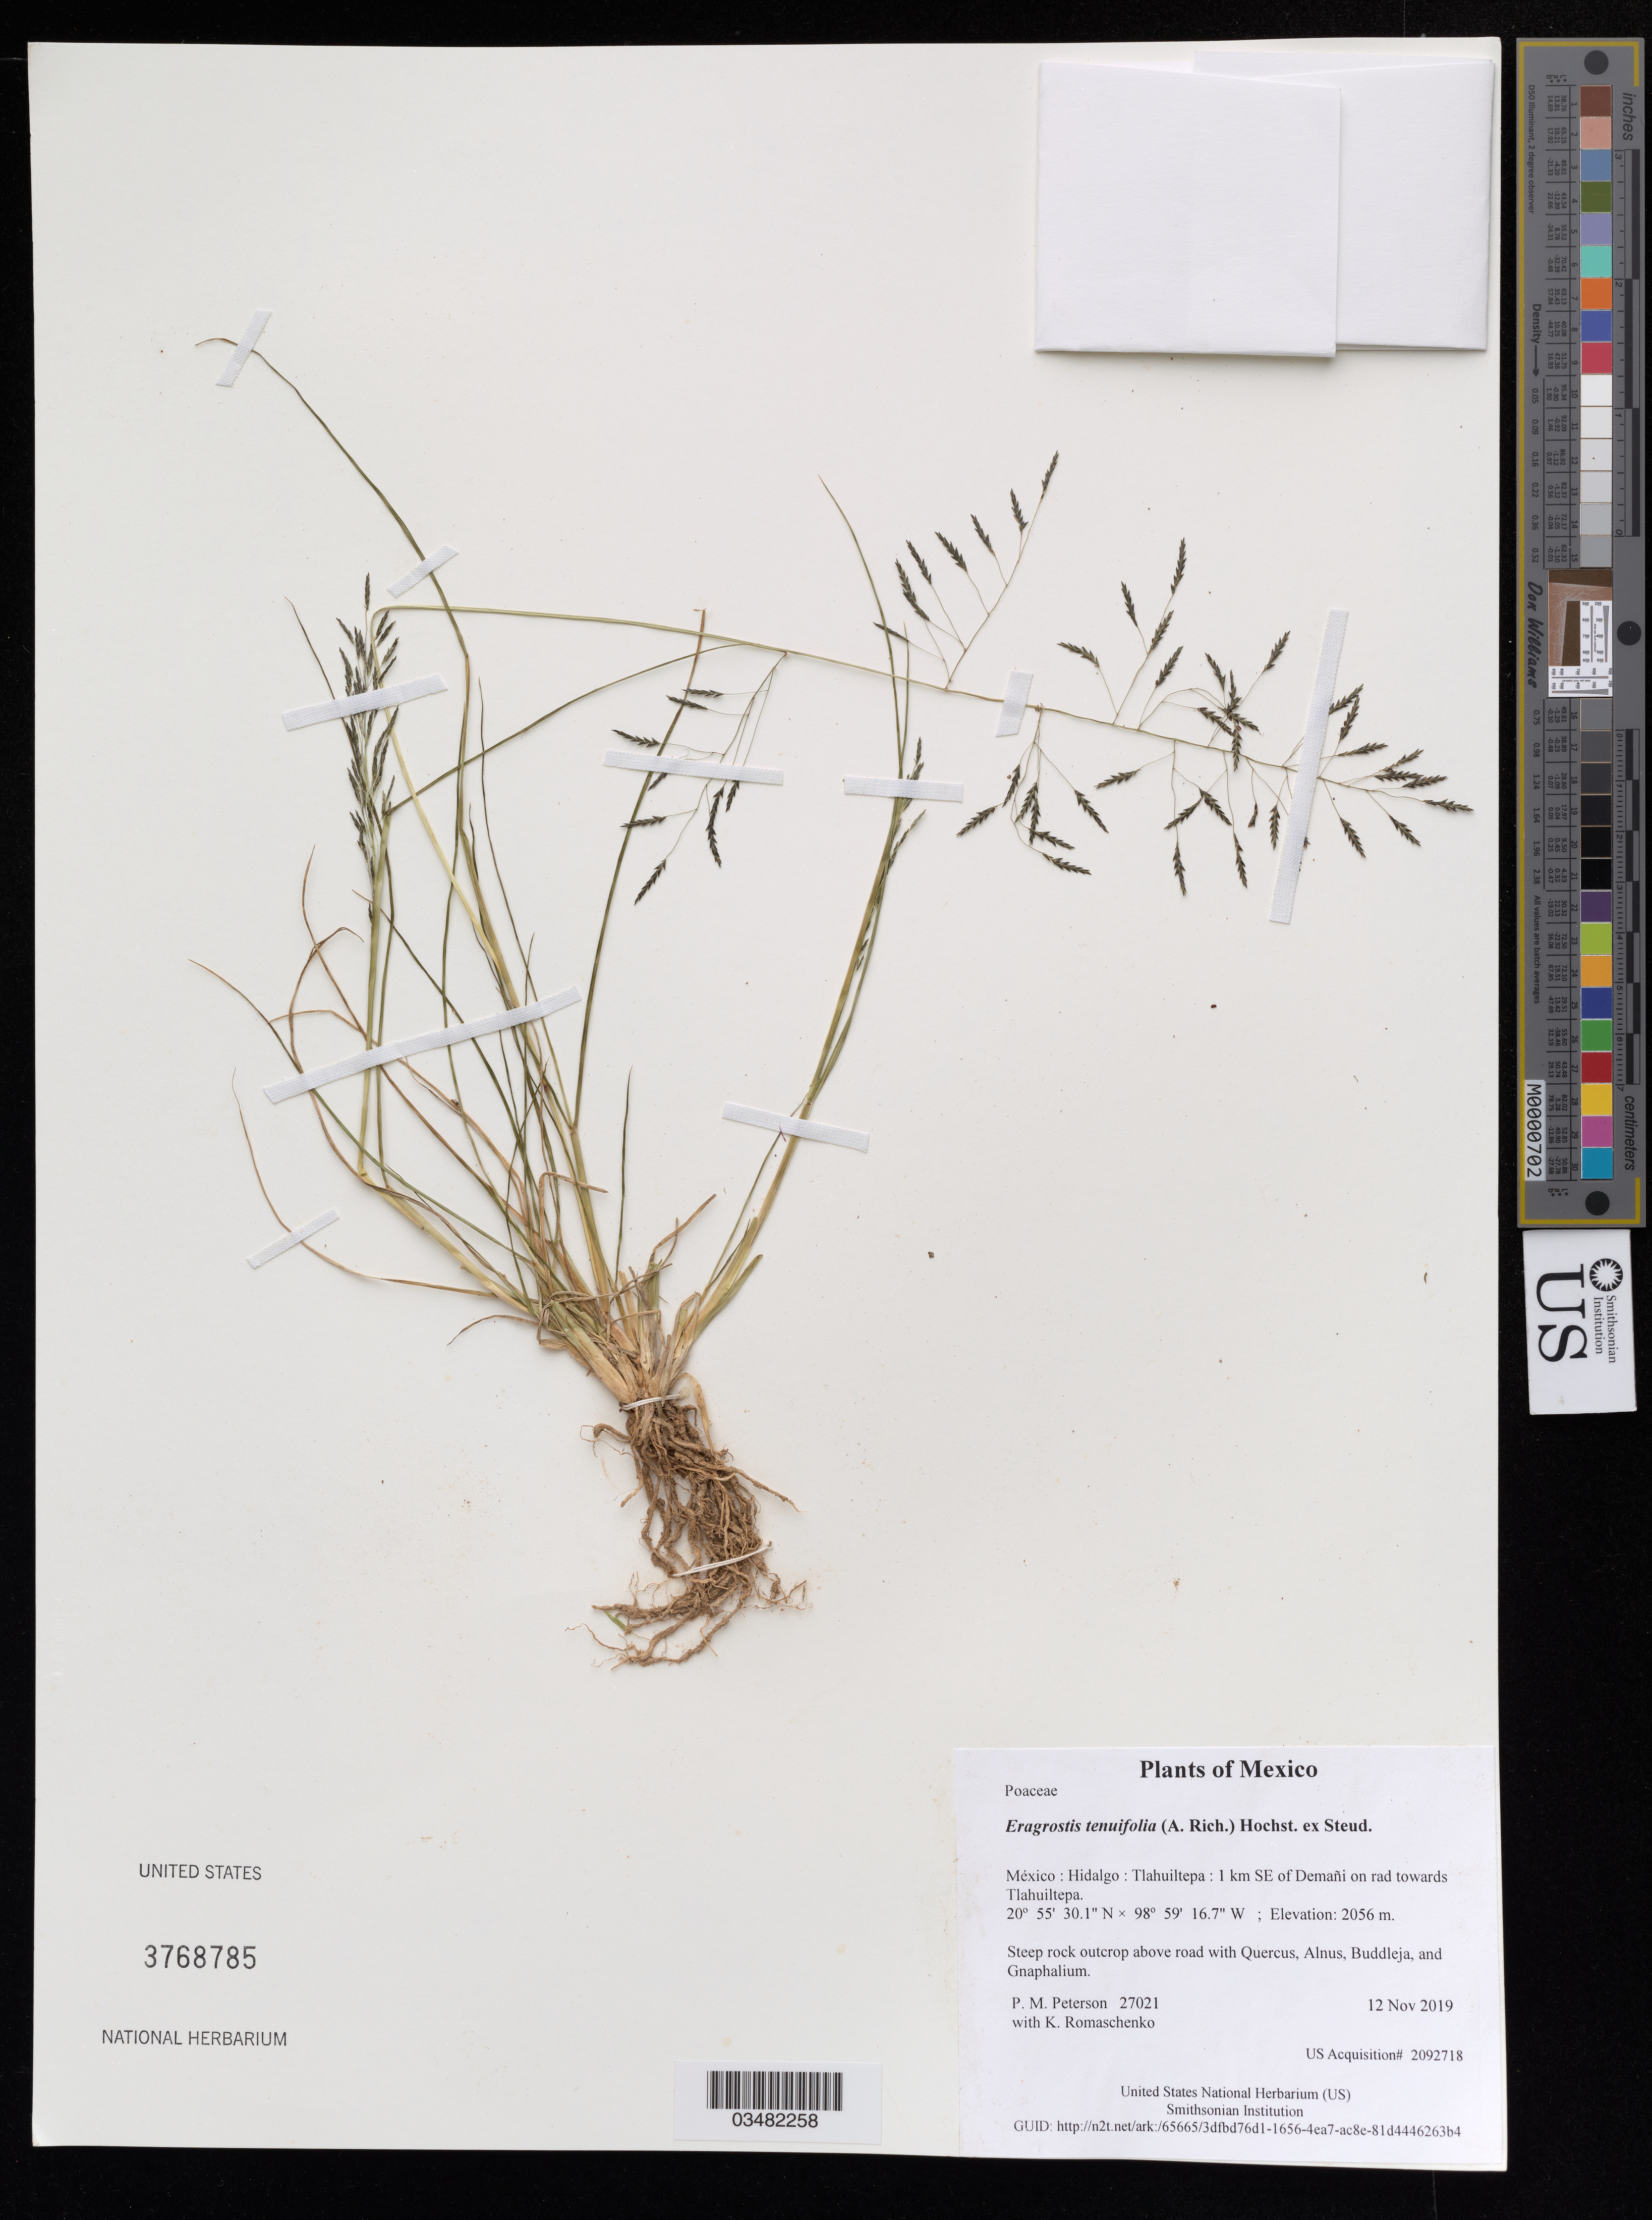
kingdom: Plantae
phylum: Tracheophyta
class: Liliopsida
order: Poales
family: Poaceae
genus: Eragrostis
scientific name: Eragrostis tenuifolia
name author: (A. Rich.) Hochst. ex Steud.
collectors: P. M. Peterson & K. Romaschenko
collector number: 27021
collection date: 2019-11-12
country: México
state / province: Hidalgo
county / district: Tlahuiltepa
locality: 1 km SE of Demañi on rad towards Tlahuiltepa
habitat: Steep rock outcrop above road with Quercus, Alnus, Buddleja, and Gnaphalium.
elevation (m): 2056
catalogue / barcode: US 3768785